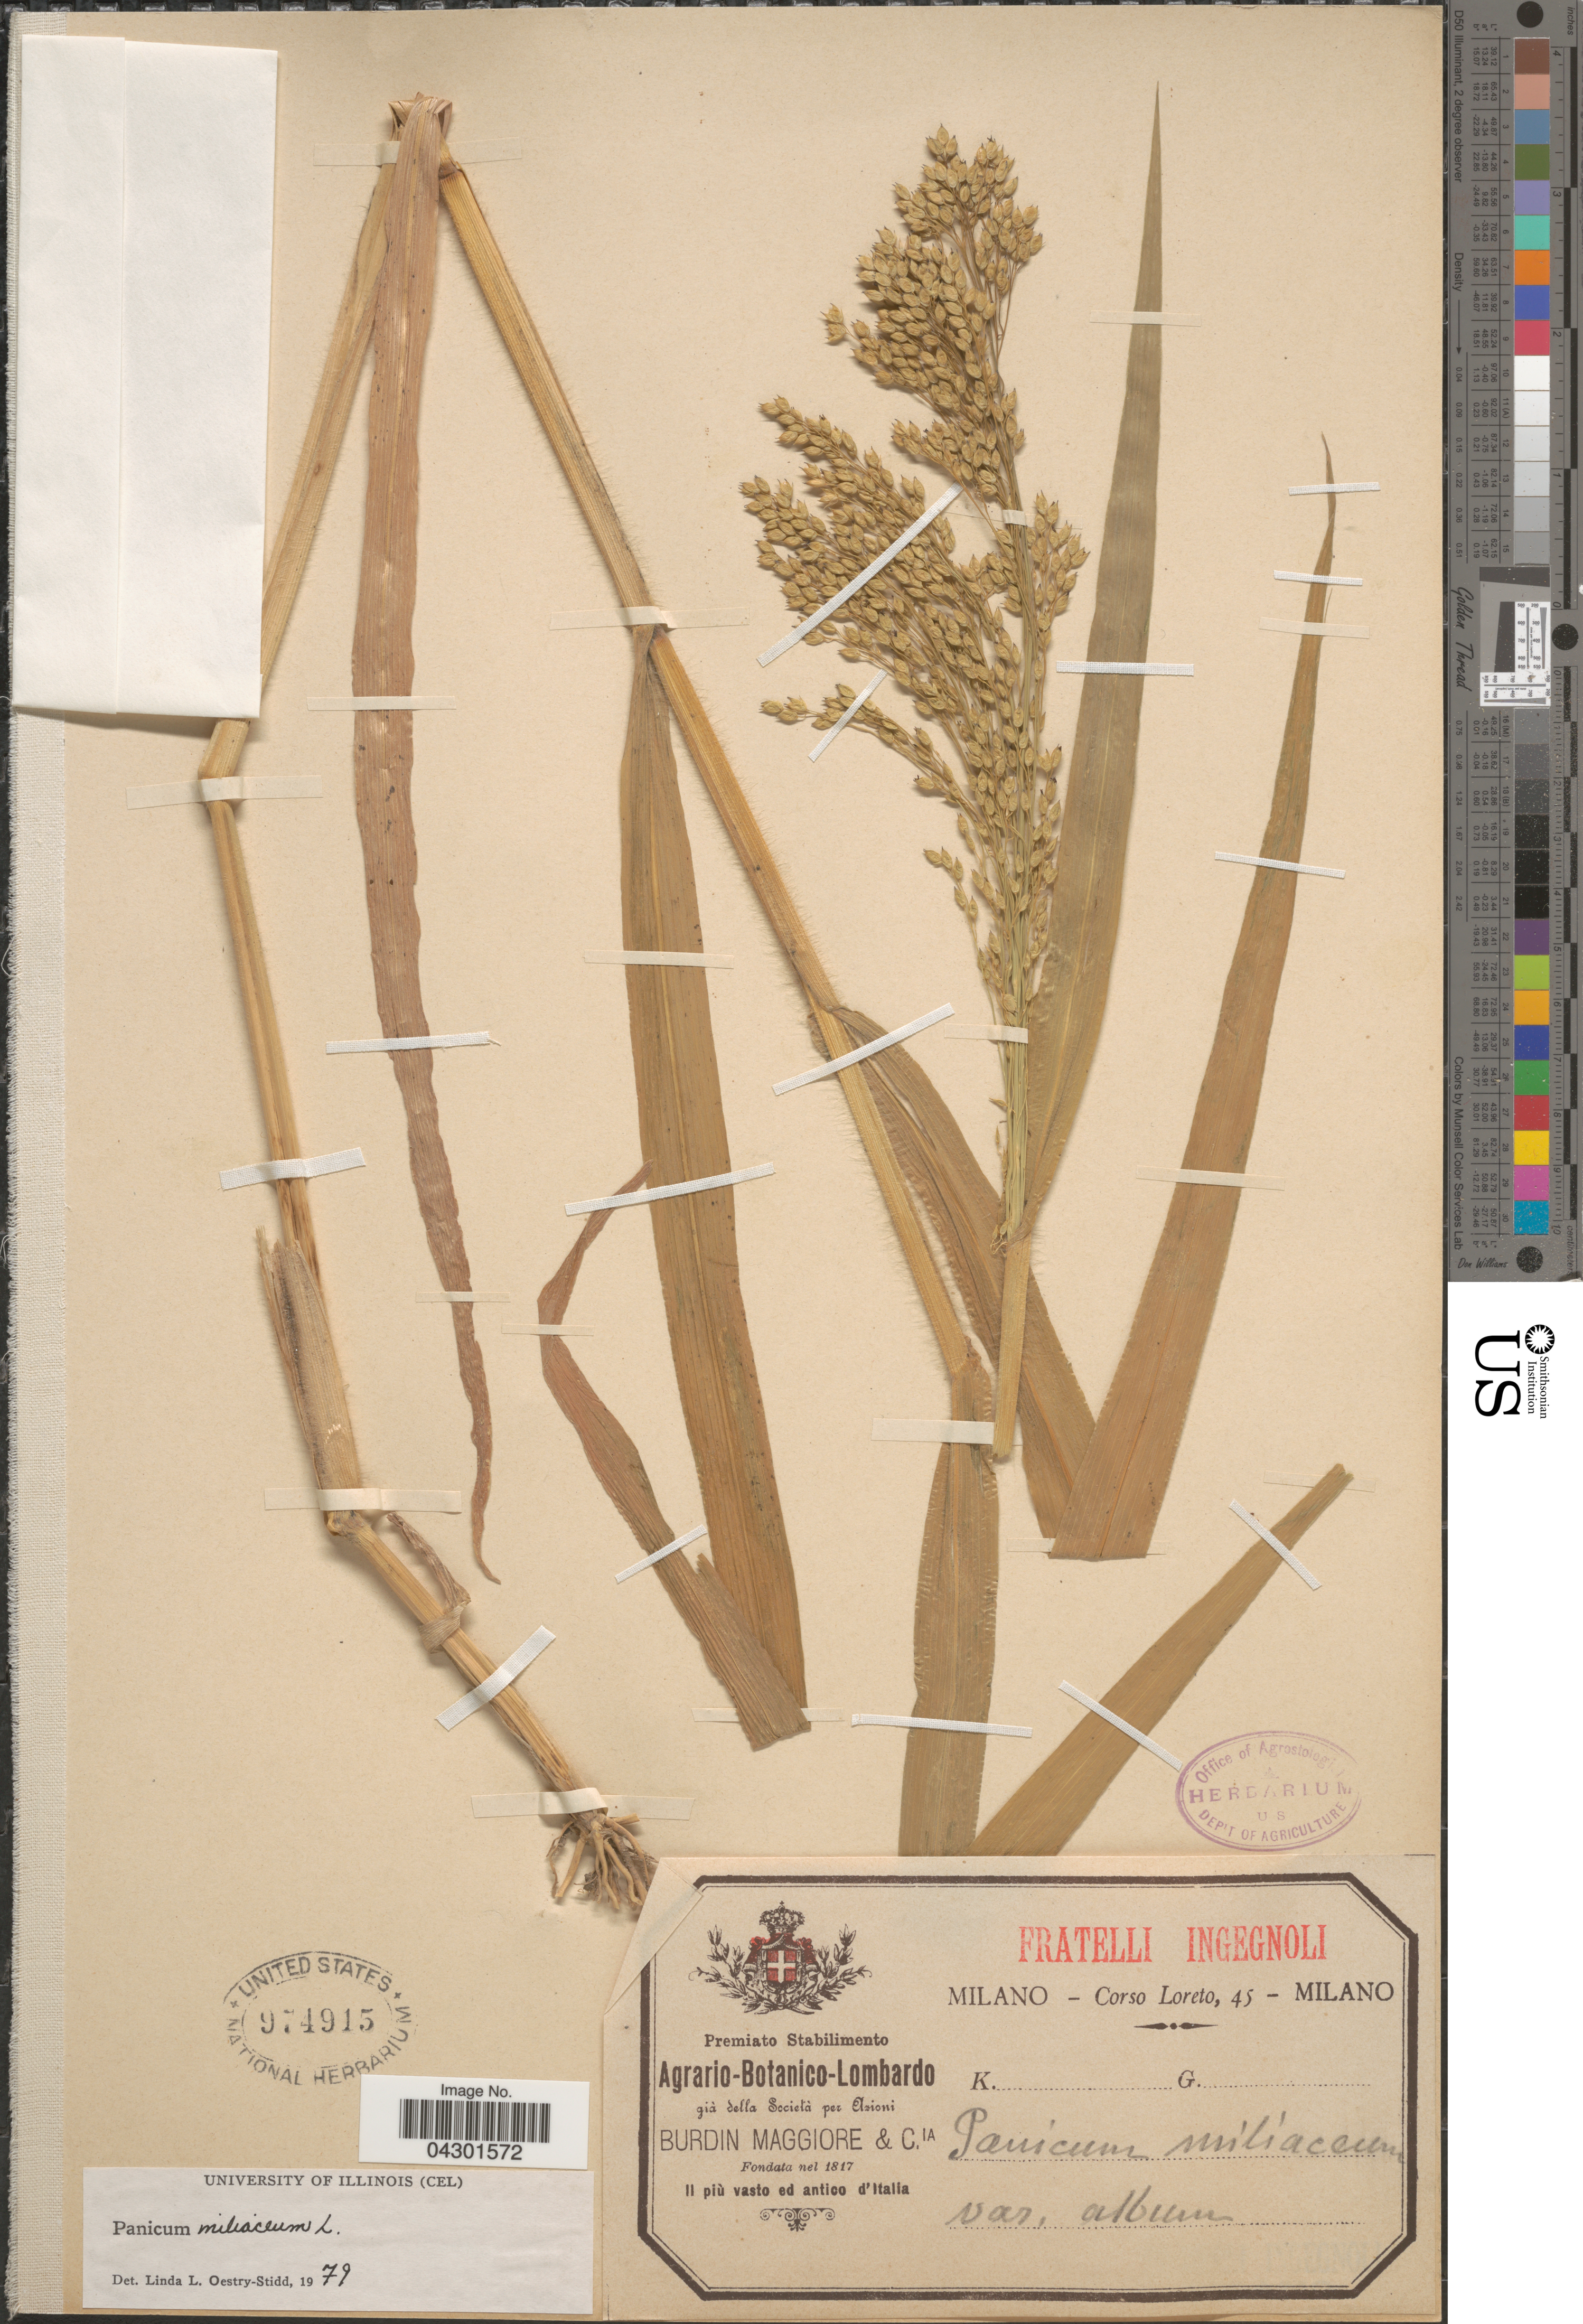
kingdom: Plantae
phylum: Tracheophyta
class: Liliopsida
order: Poales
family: Poaceae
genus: Panicum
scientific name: Panicum miliaceum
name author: L.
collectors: Loreto, C.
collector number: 45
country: Italy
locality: II più vasto ed antico d'Italia.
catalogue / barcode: US 974915